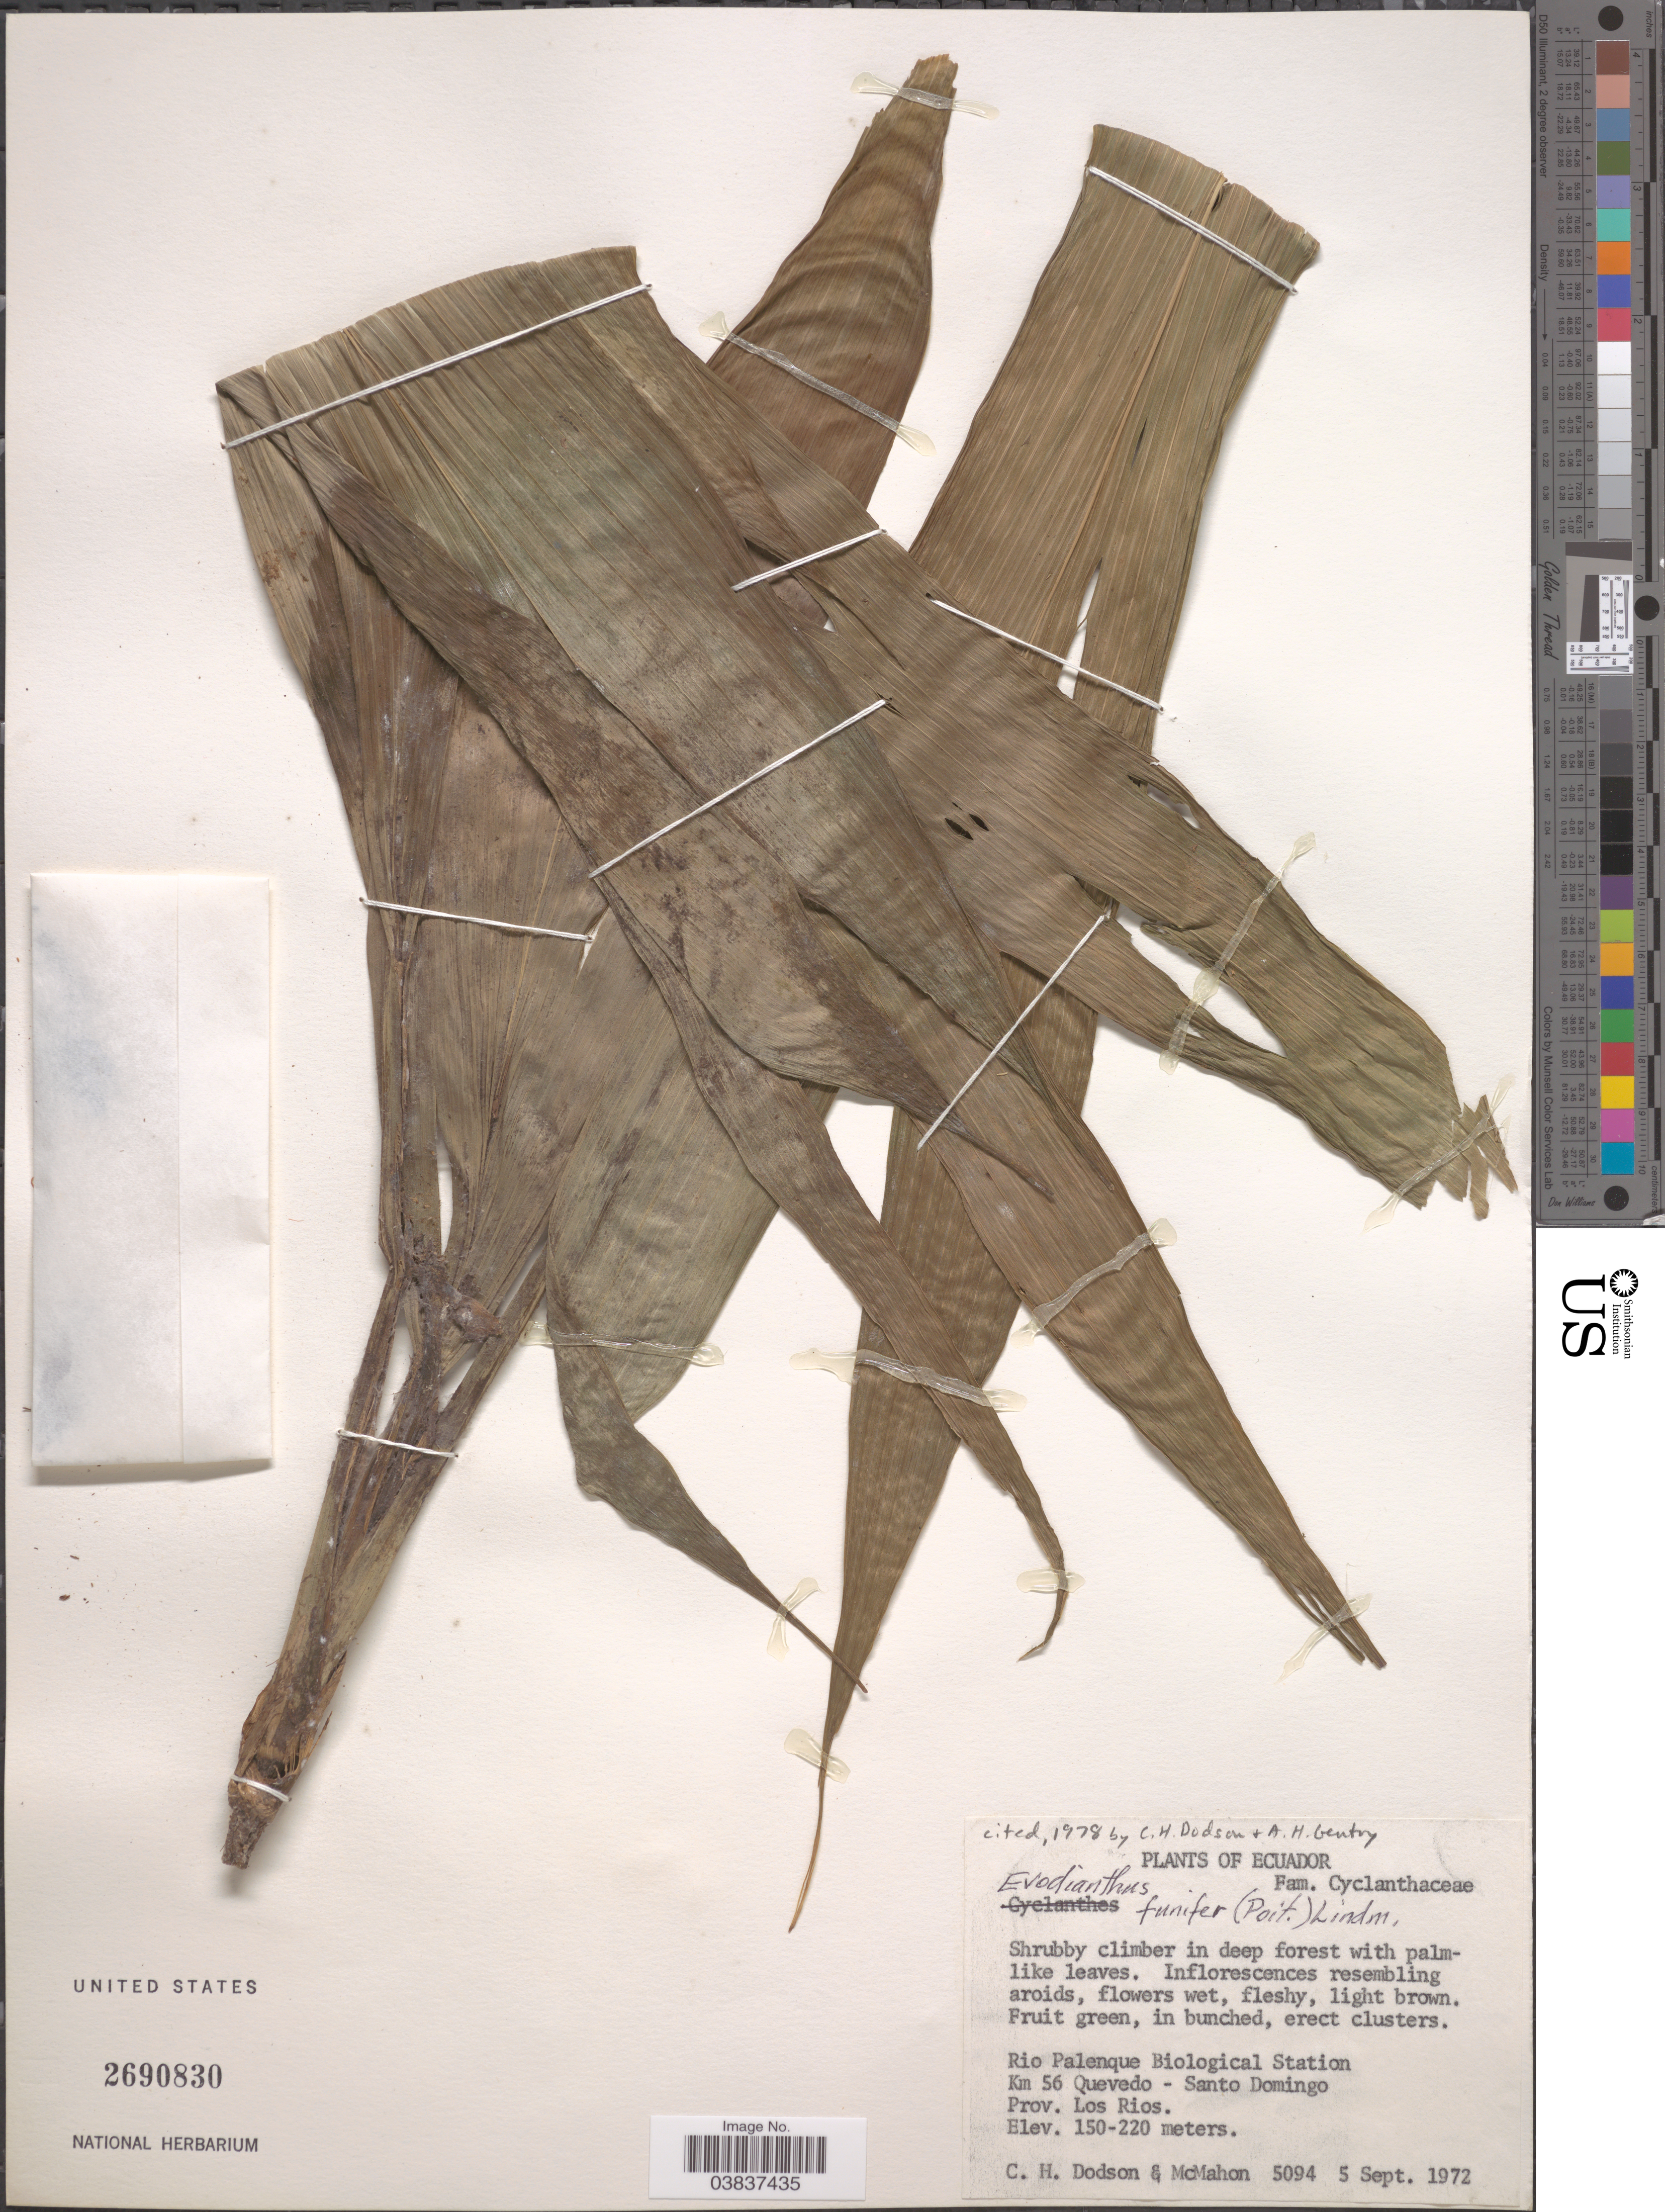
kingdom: Plantae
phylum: Tracheophyta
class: Liliopsida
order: Pandanales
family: Cyclanthaceae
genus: Evodianthus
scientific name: Evodianthus funifer subsp. funifer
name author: (Poit.) Lindm.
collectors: C. H. Dodson & -. McMahon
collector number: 5094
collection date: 1972-09-05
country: Ecuador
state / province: Los Ríos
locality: Rio Palenque Biological Station. Km 56 Quevedo - Santo Domingo.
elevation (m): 150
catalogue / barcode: US 2690830